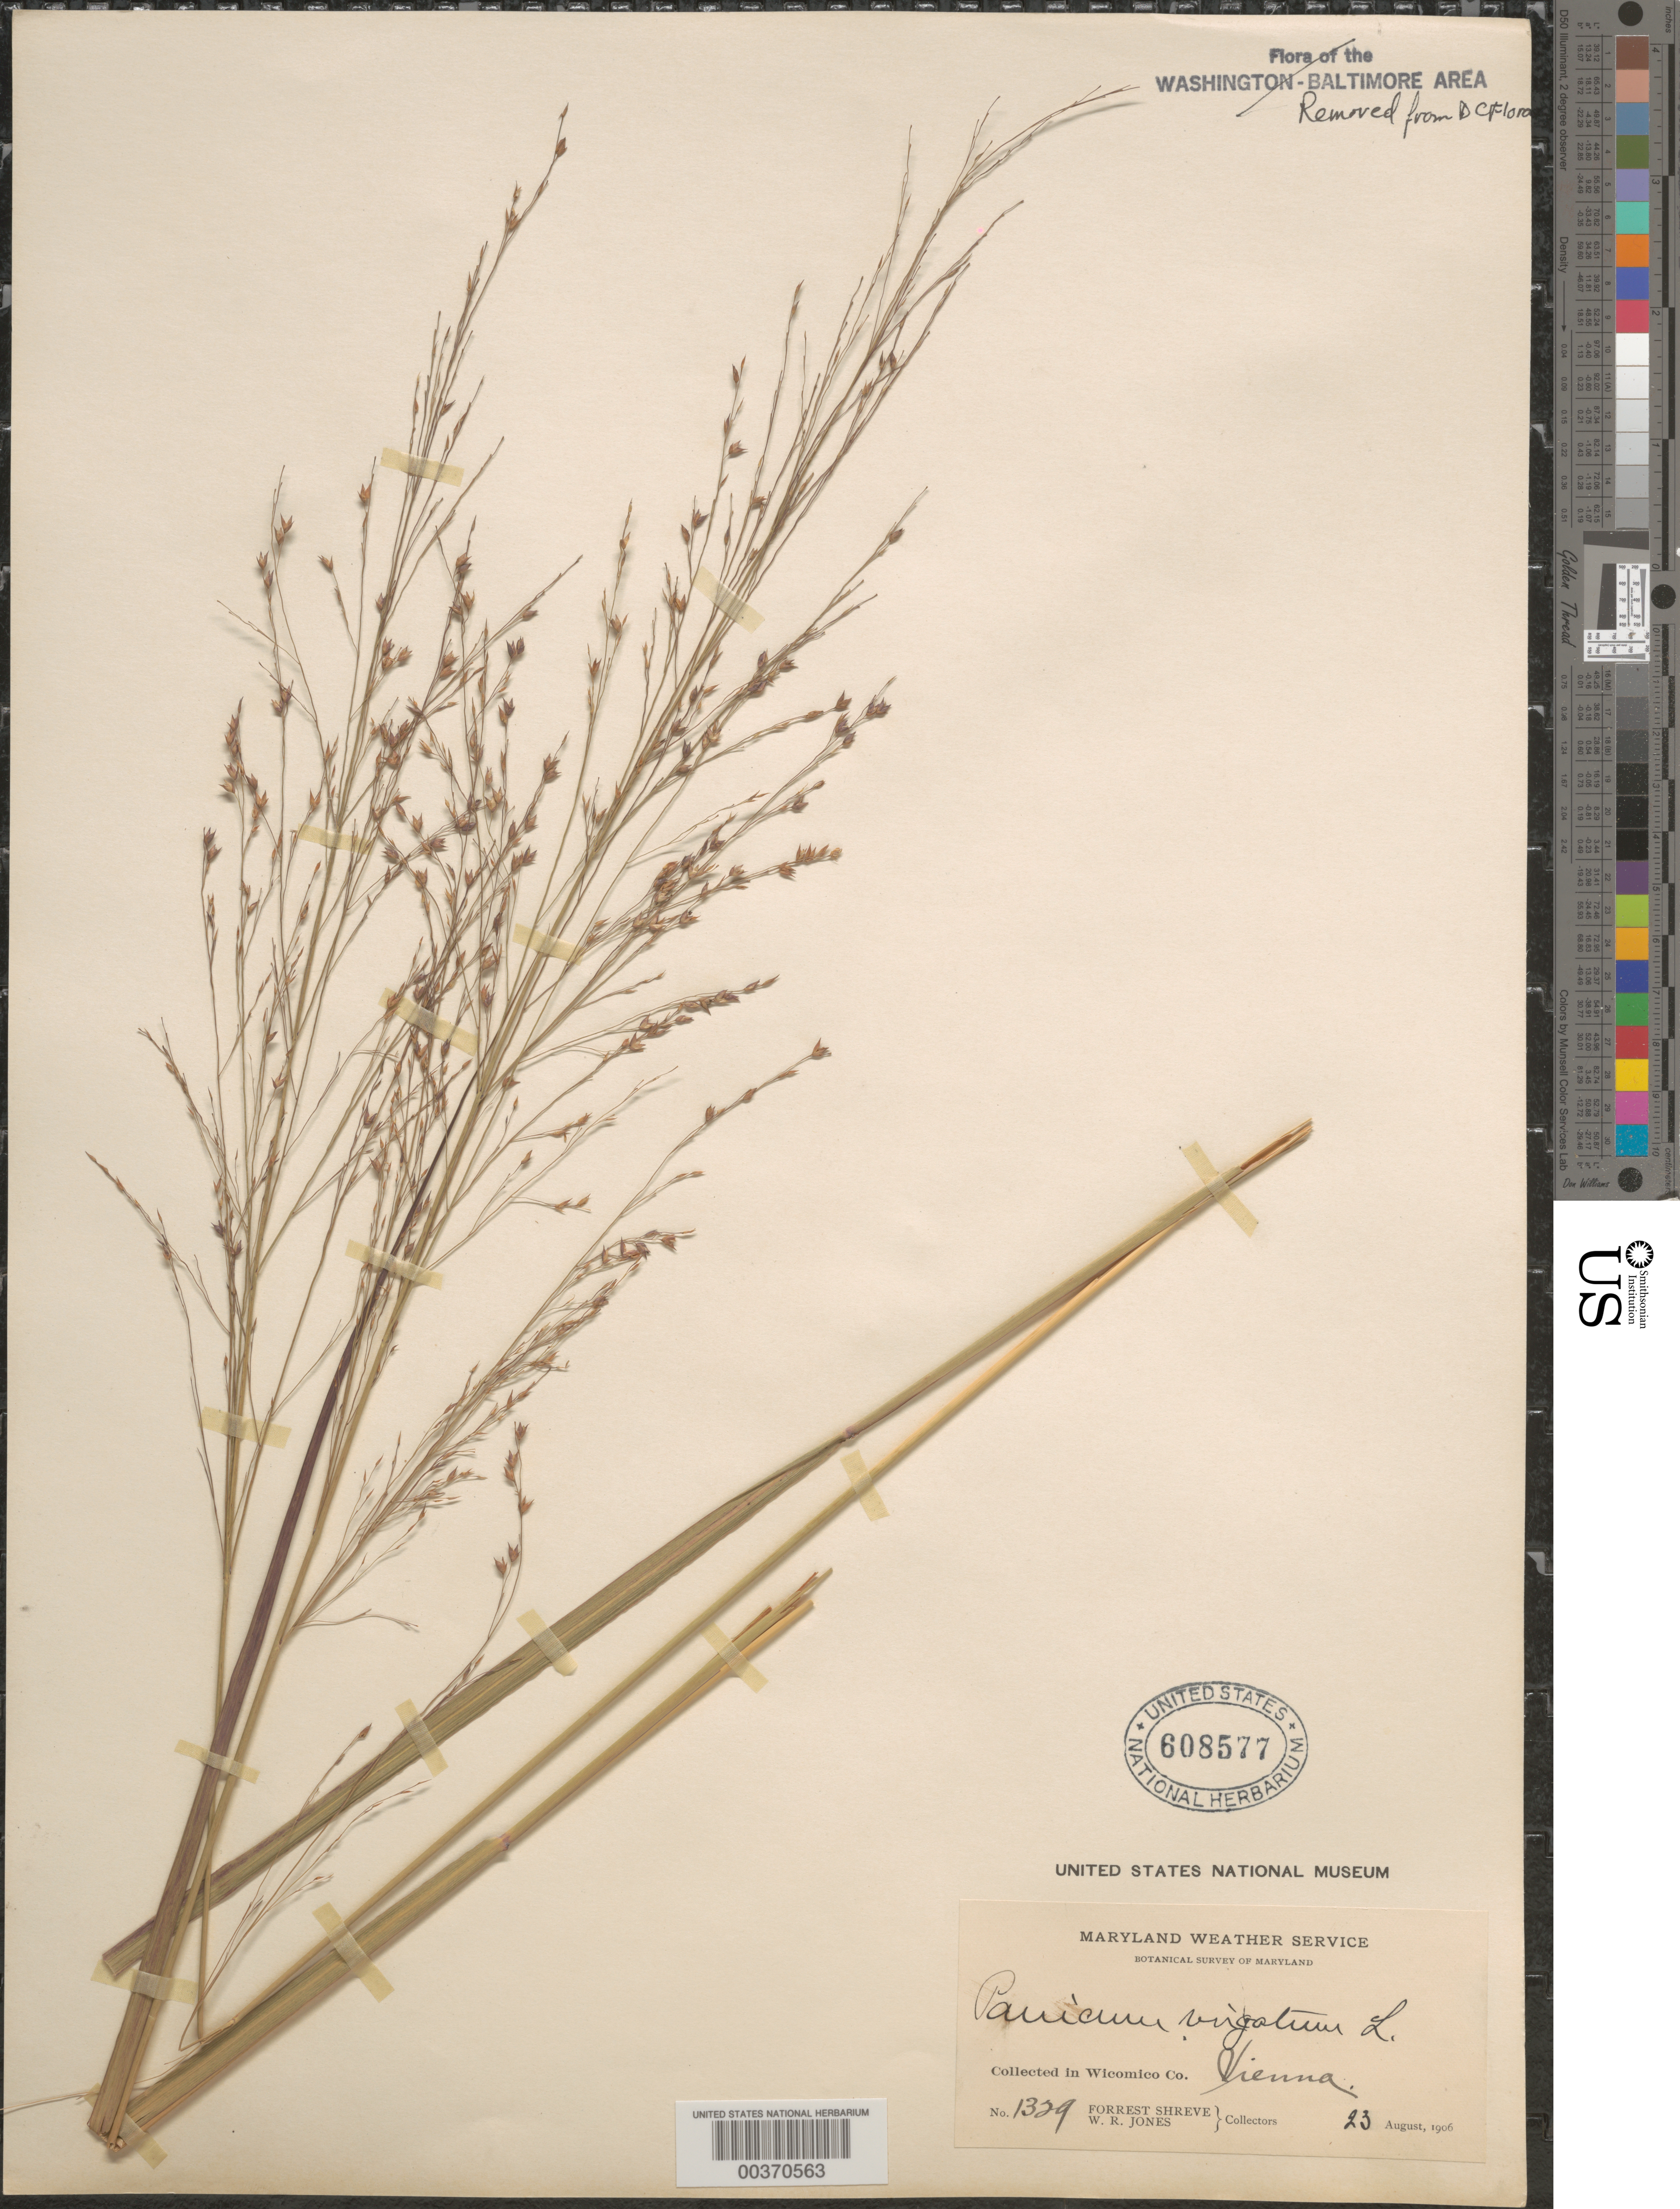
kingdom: Plantae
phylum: Tracheophyta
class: Liliopsida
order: Poales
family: Poaceae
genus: Panicum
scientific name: Panicum virgatum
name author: L.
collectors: F. Shreve & W. R. Jones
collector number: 1329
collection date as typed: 23 Aug 1906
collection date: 1906-08-23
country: United States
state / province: Maryland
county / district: Wicomico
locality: Vienna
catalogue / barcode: US 608577